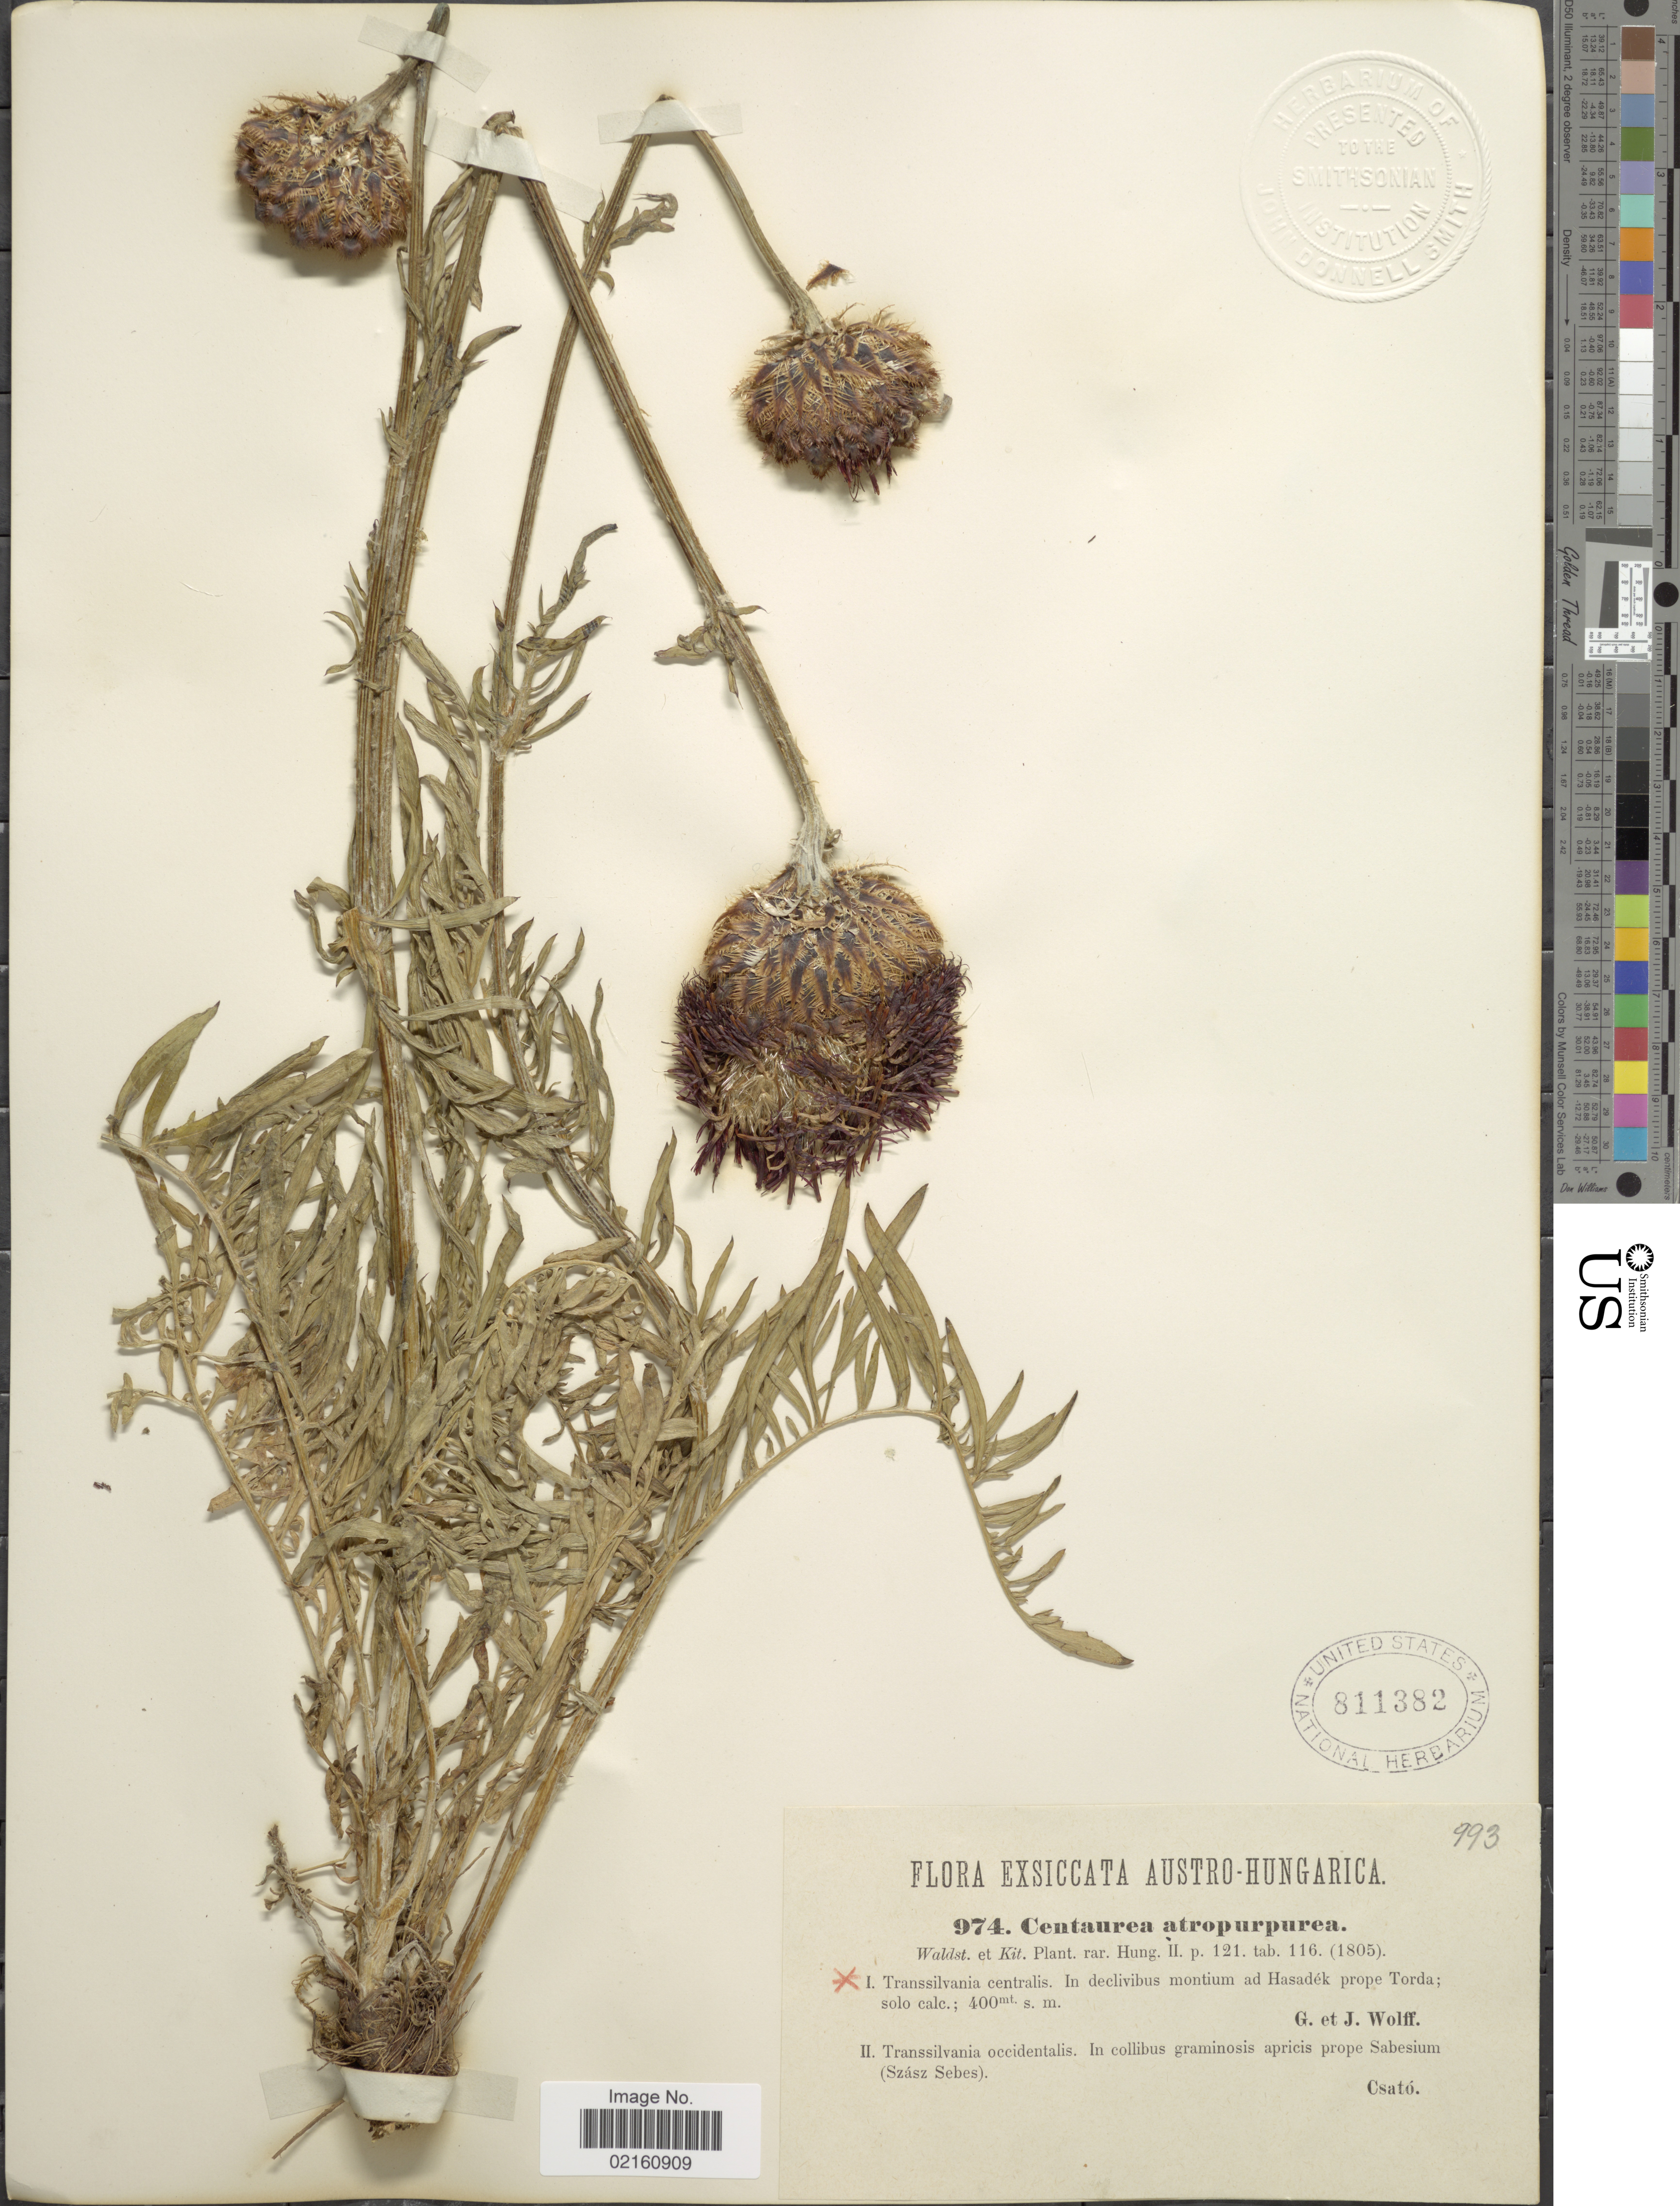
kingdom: Plantae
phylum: Tracheophyta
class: Magnoliopsida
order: Asterales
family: Asteraceae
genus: Centaurea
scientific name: Centaurea calocephala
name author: Willd.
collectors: G. Wolff & J. Wolff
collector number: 974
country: Romania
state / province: Cluj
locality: Austro-Hungarica, Transsilvania centralis, montium ad Hasadek prope Torda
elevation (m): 400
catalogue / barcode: US 811382